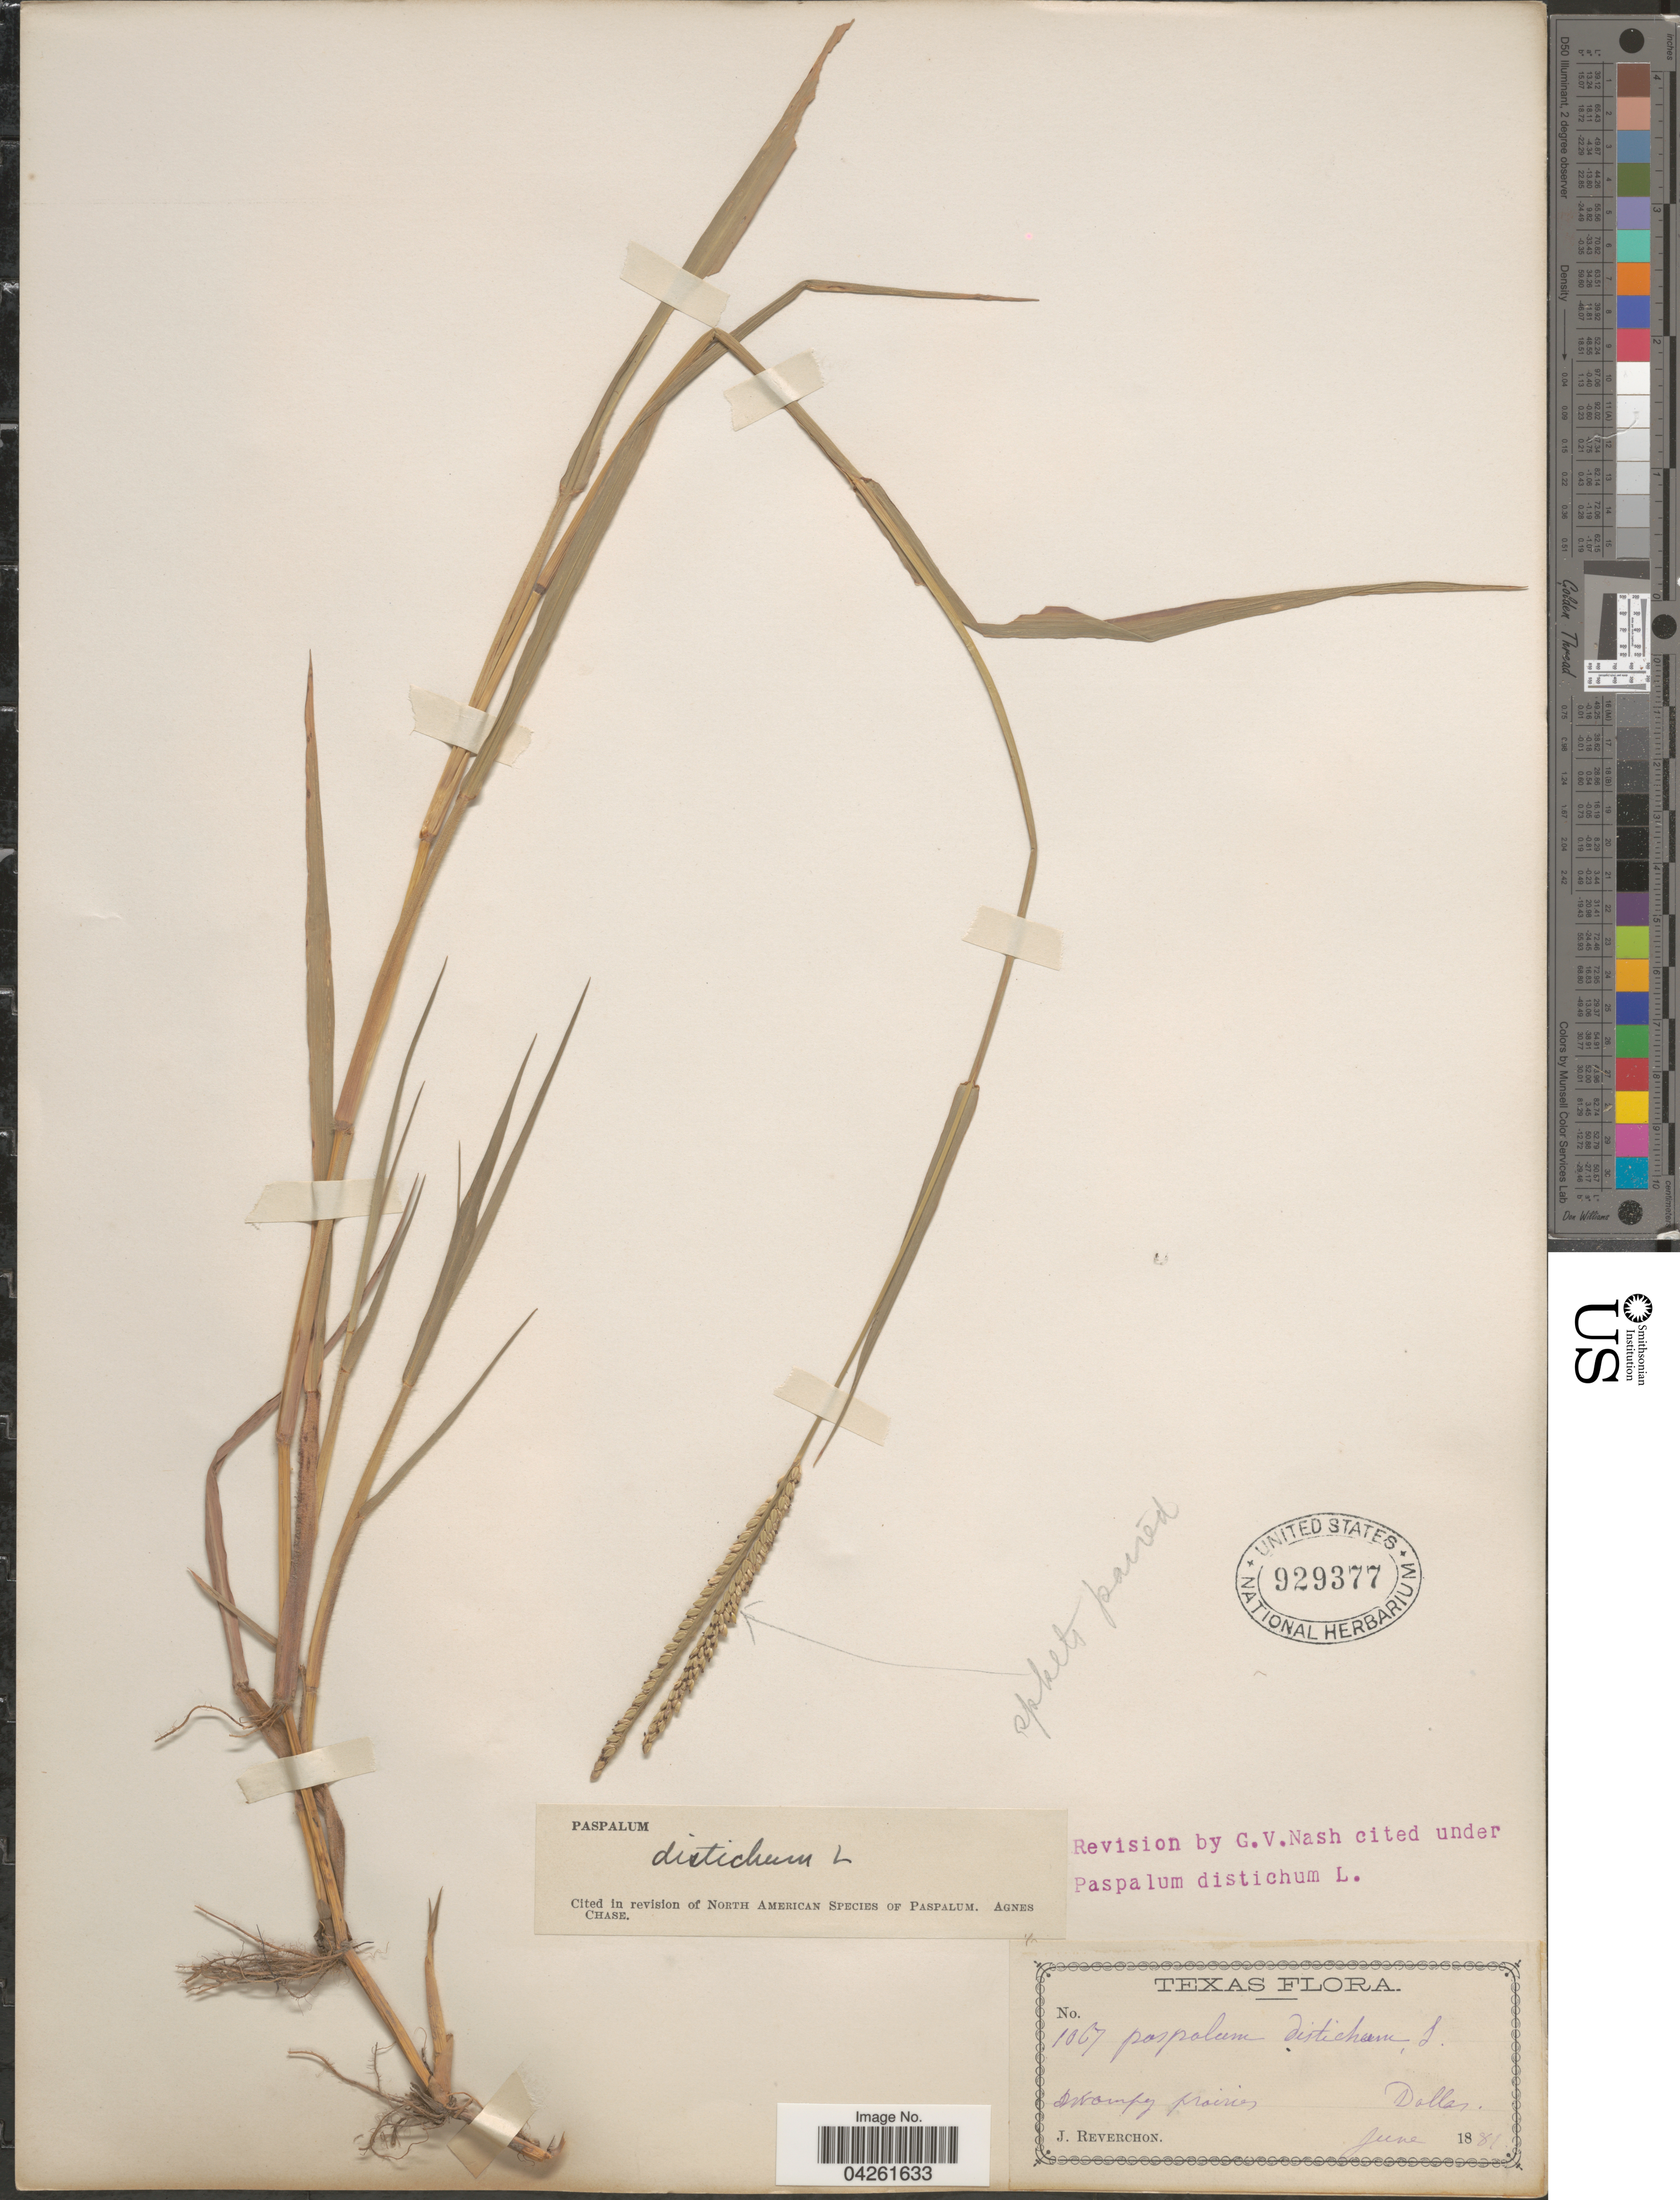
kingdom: Plantae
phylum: Tracheophyta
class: Liliopsida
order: Poales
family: Poaceae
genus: Paspalum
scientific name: Paspalum distichum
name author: L.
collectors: J. Reverchon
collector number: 1067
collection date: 1881-06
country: United States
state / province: Texas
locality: Swampy prairies. Dallas.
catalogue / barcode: US 929377